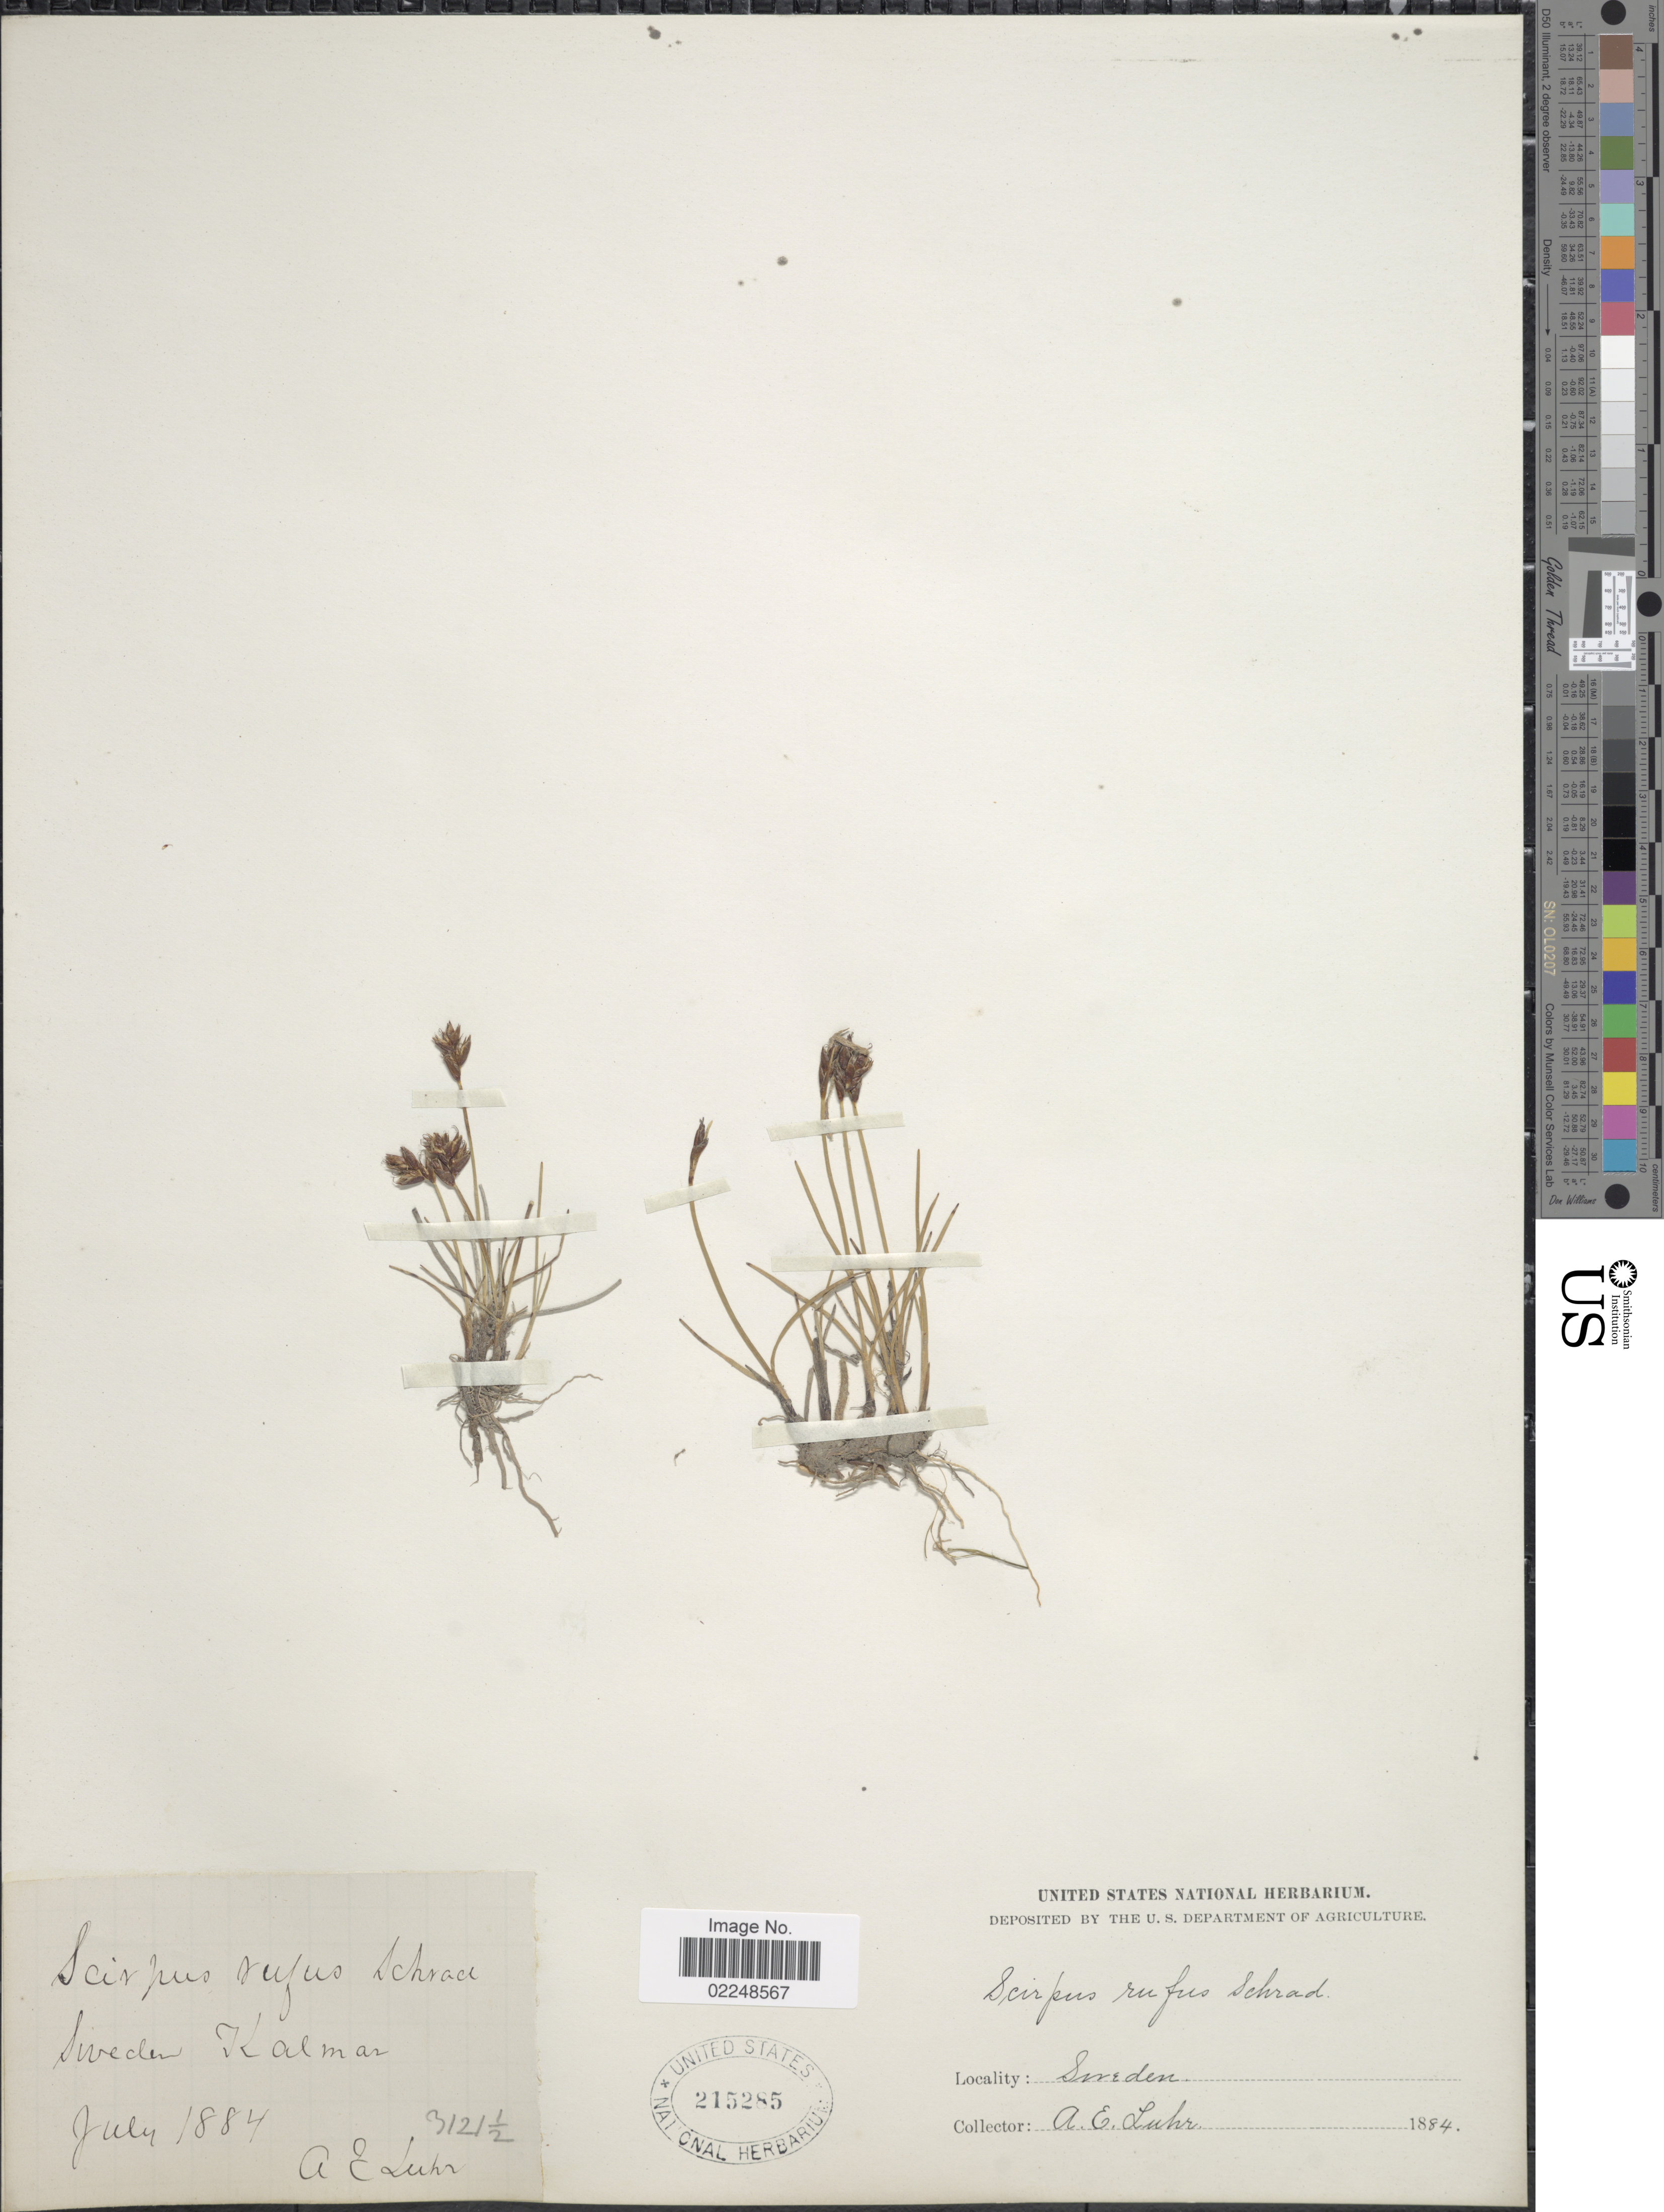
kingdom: Plantae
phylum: Tracheophyta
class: Liliopsida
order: Poales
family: Cyperaceae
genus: Blysmopsis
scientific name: Blysmopsis rufa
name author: (Huds.) Oteng-Yeb.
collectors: A. Luhr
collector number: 3121½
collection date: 1884-07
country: Sweden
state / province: Kalmar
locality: Kalmar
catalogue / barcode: US 215285